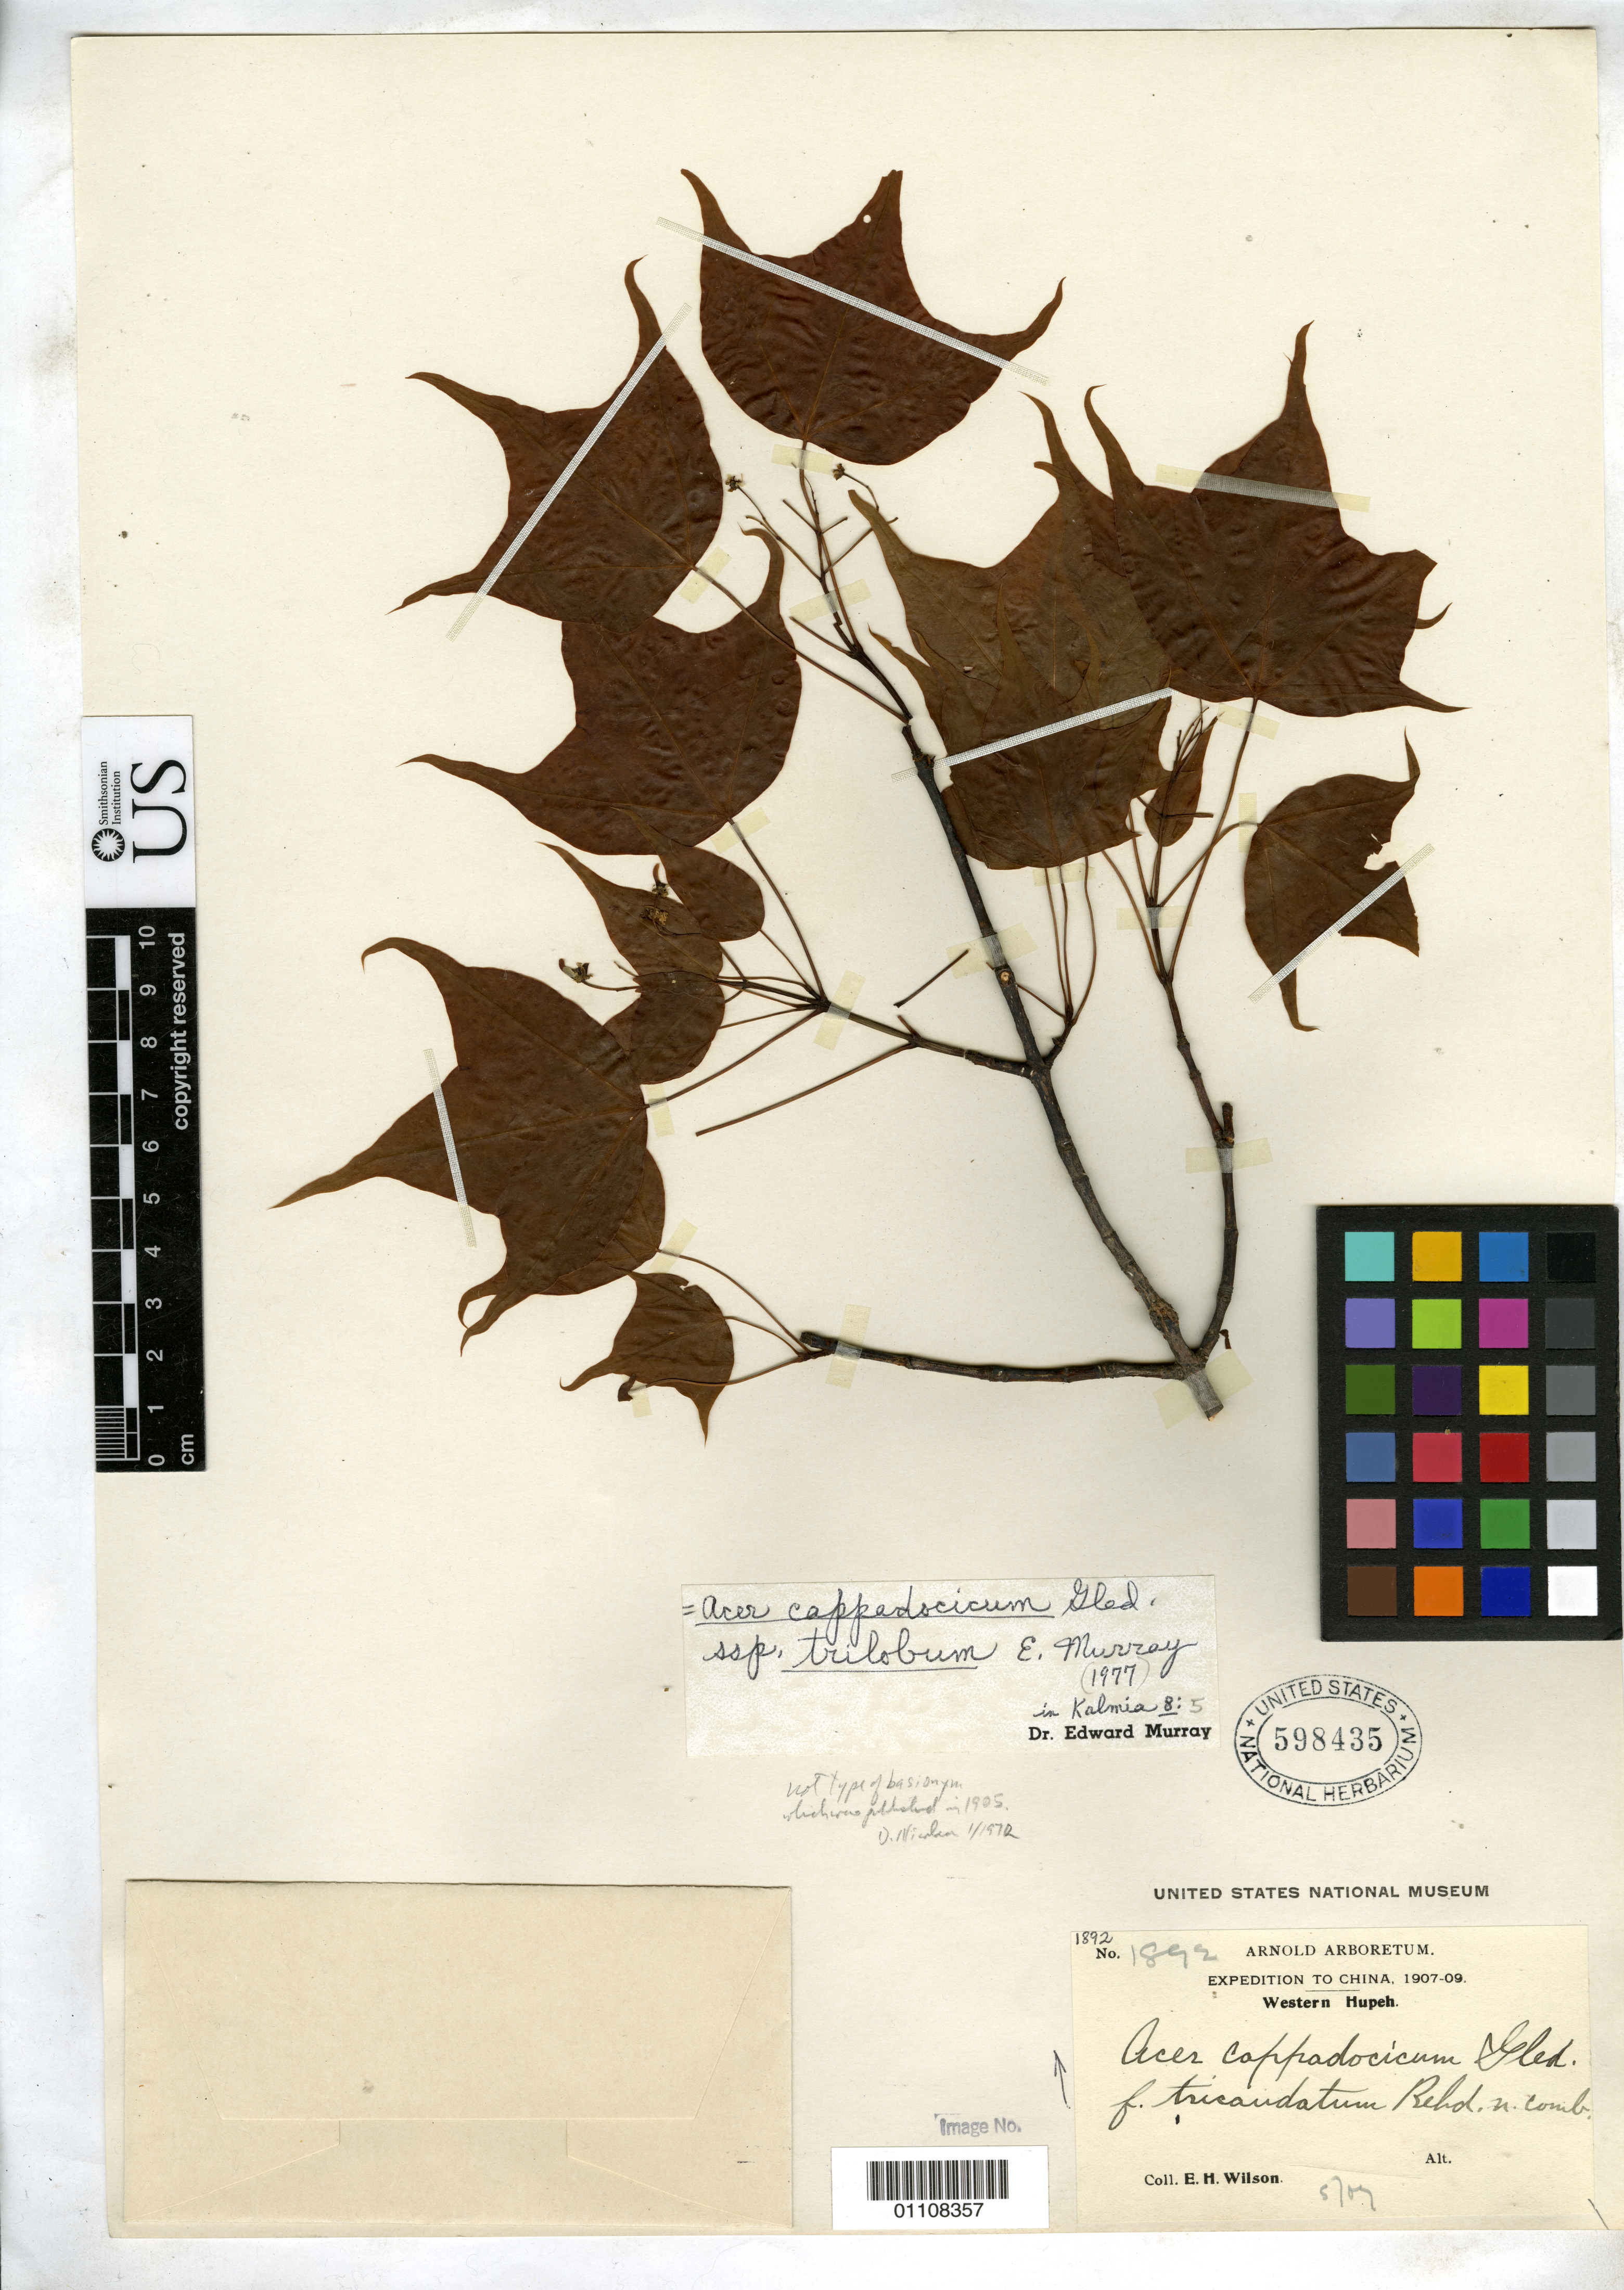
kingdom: Plantae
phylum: Tracheophyta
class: Magnoliopsida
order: Sapindales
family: Sapindaceae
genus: Acer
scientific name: Acer cappadocicum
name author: Gled.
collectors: E. H. Wilson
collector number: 1892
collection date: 1907-05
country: China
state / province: Hubei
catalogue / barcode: US 598435